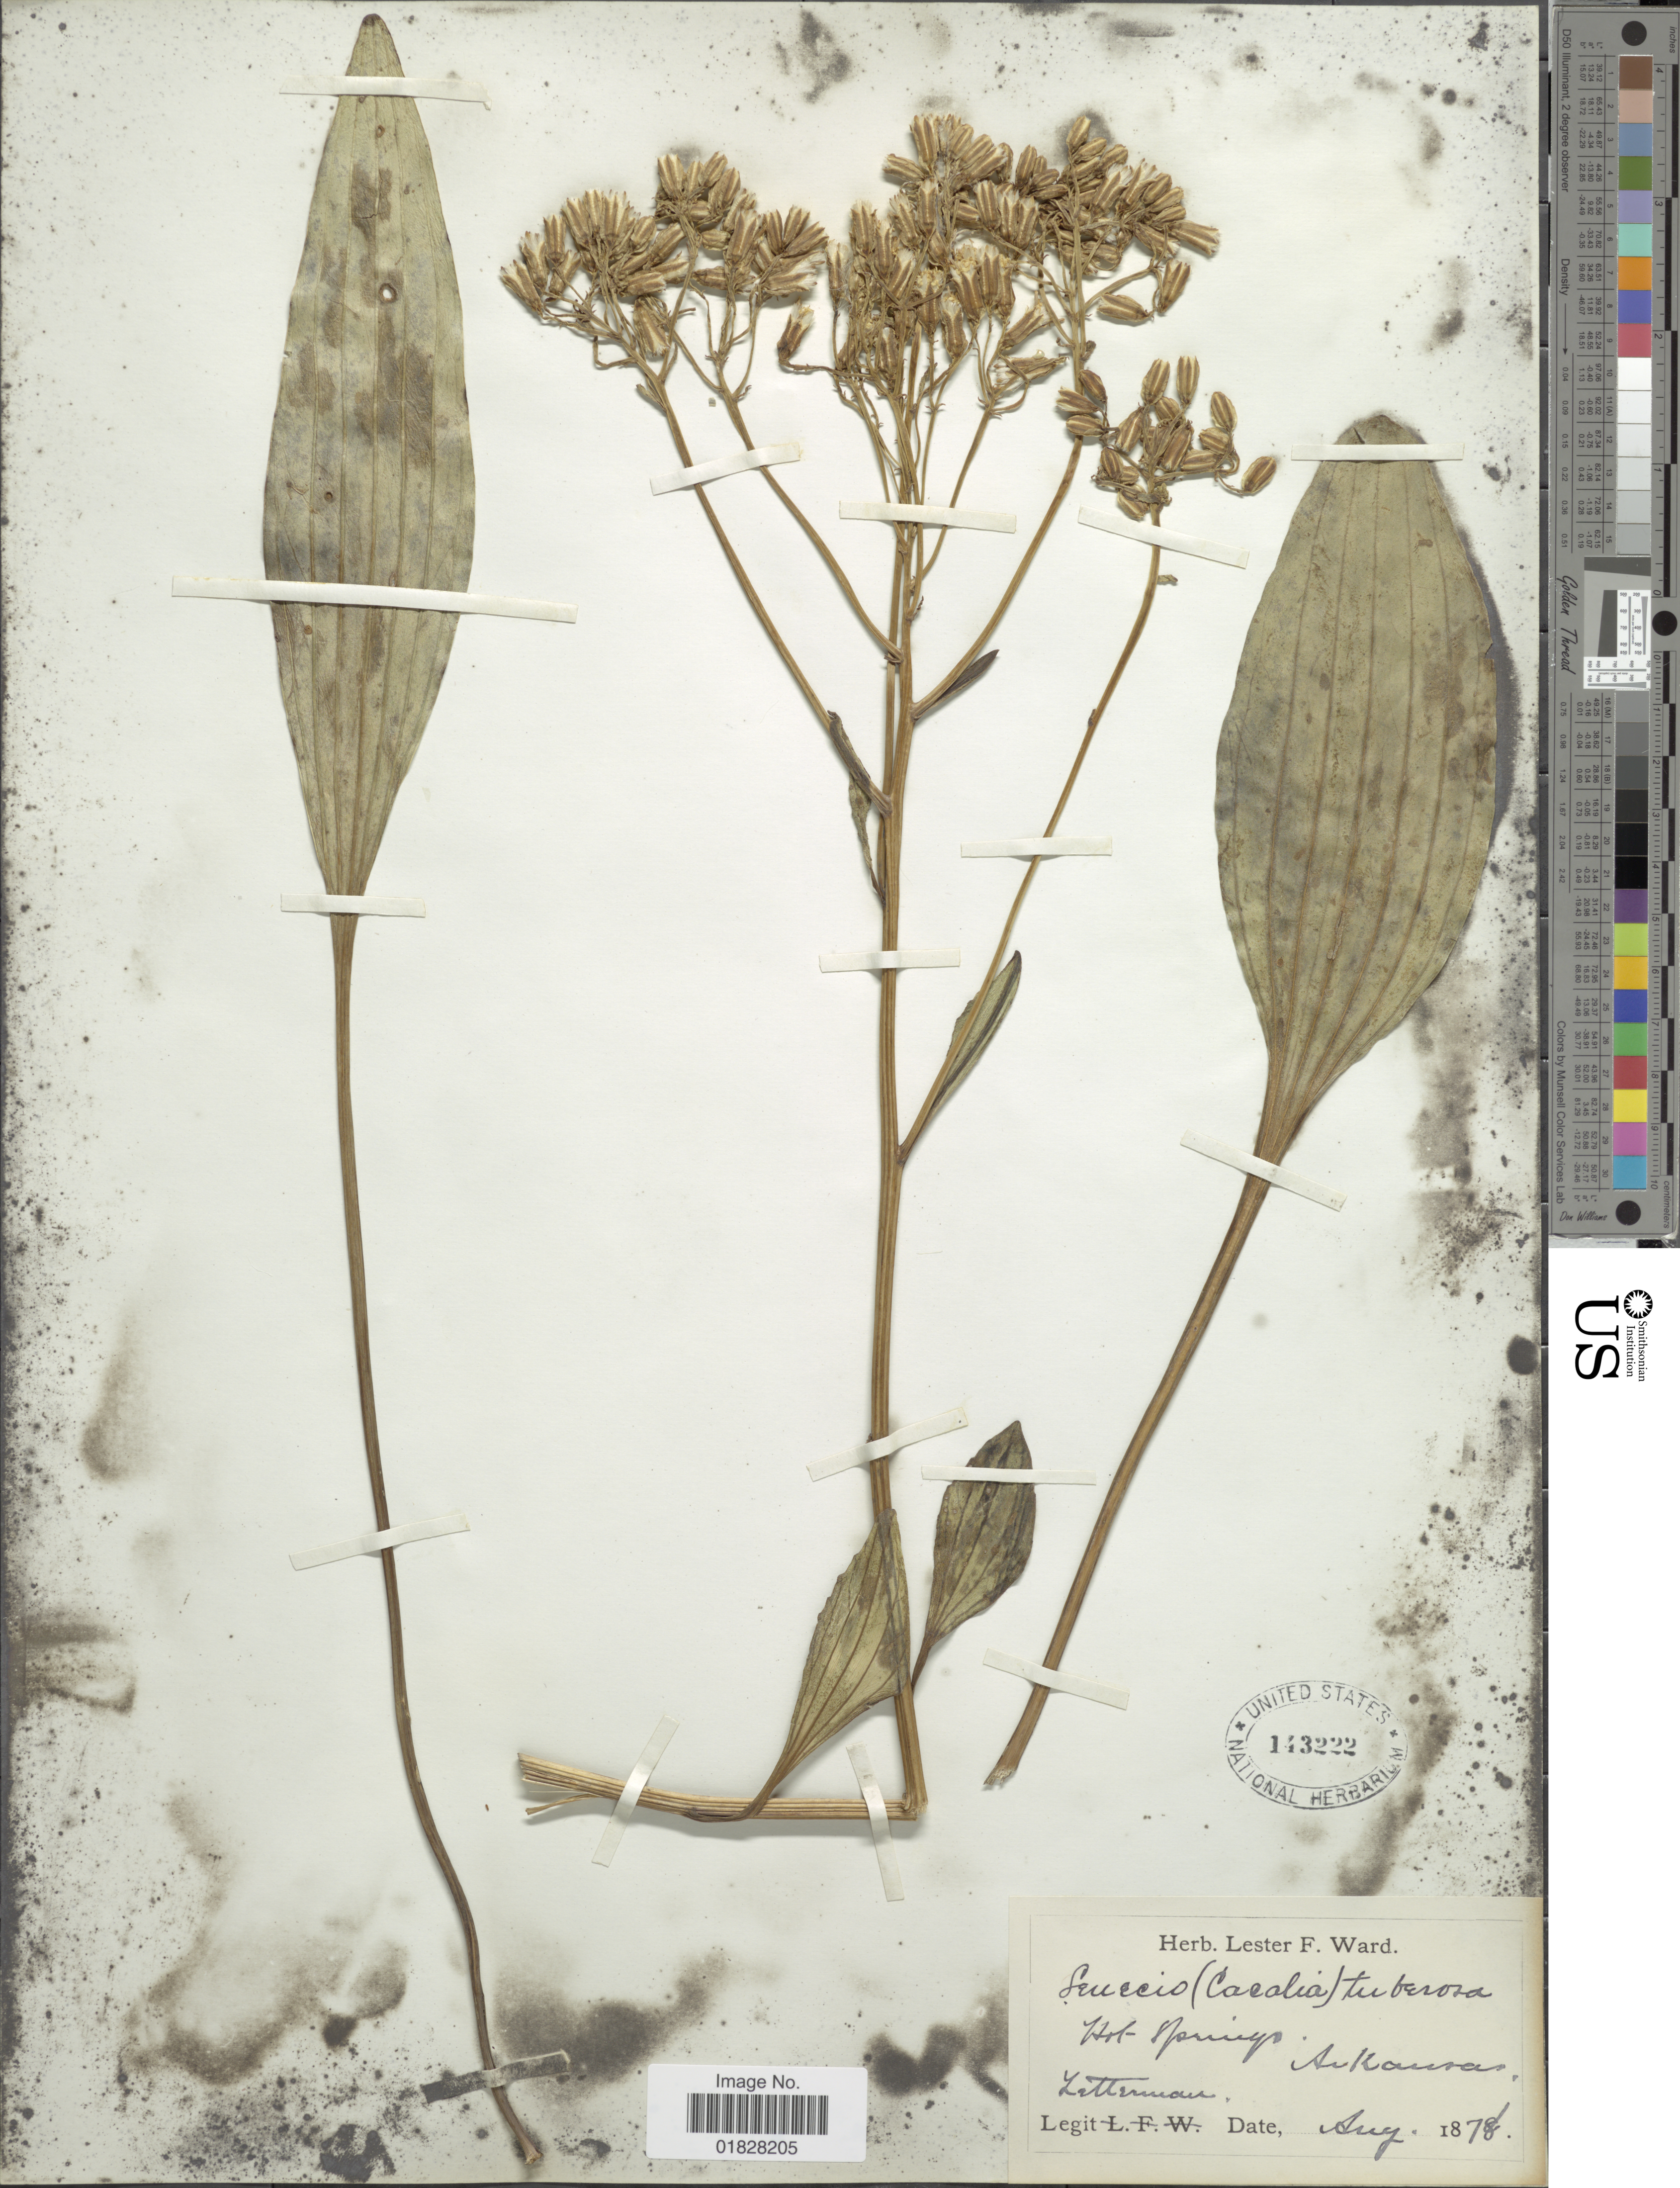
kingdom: Plantae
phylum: Tracheophyta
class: Magnoliopsida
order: Asterales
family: Asteraceae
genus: Arnoglossum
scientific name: Arnoglossum plantagineum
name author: Raf.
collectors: Letterman, --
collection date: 1878-08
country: United States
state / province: Arkansas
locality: Hot Speings, Arkansas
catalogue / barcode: US 143222